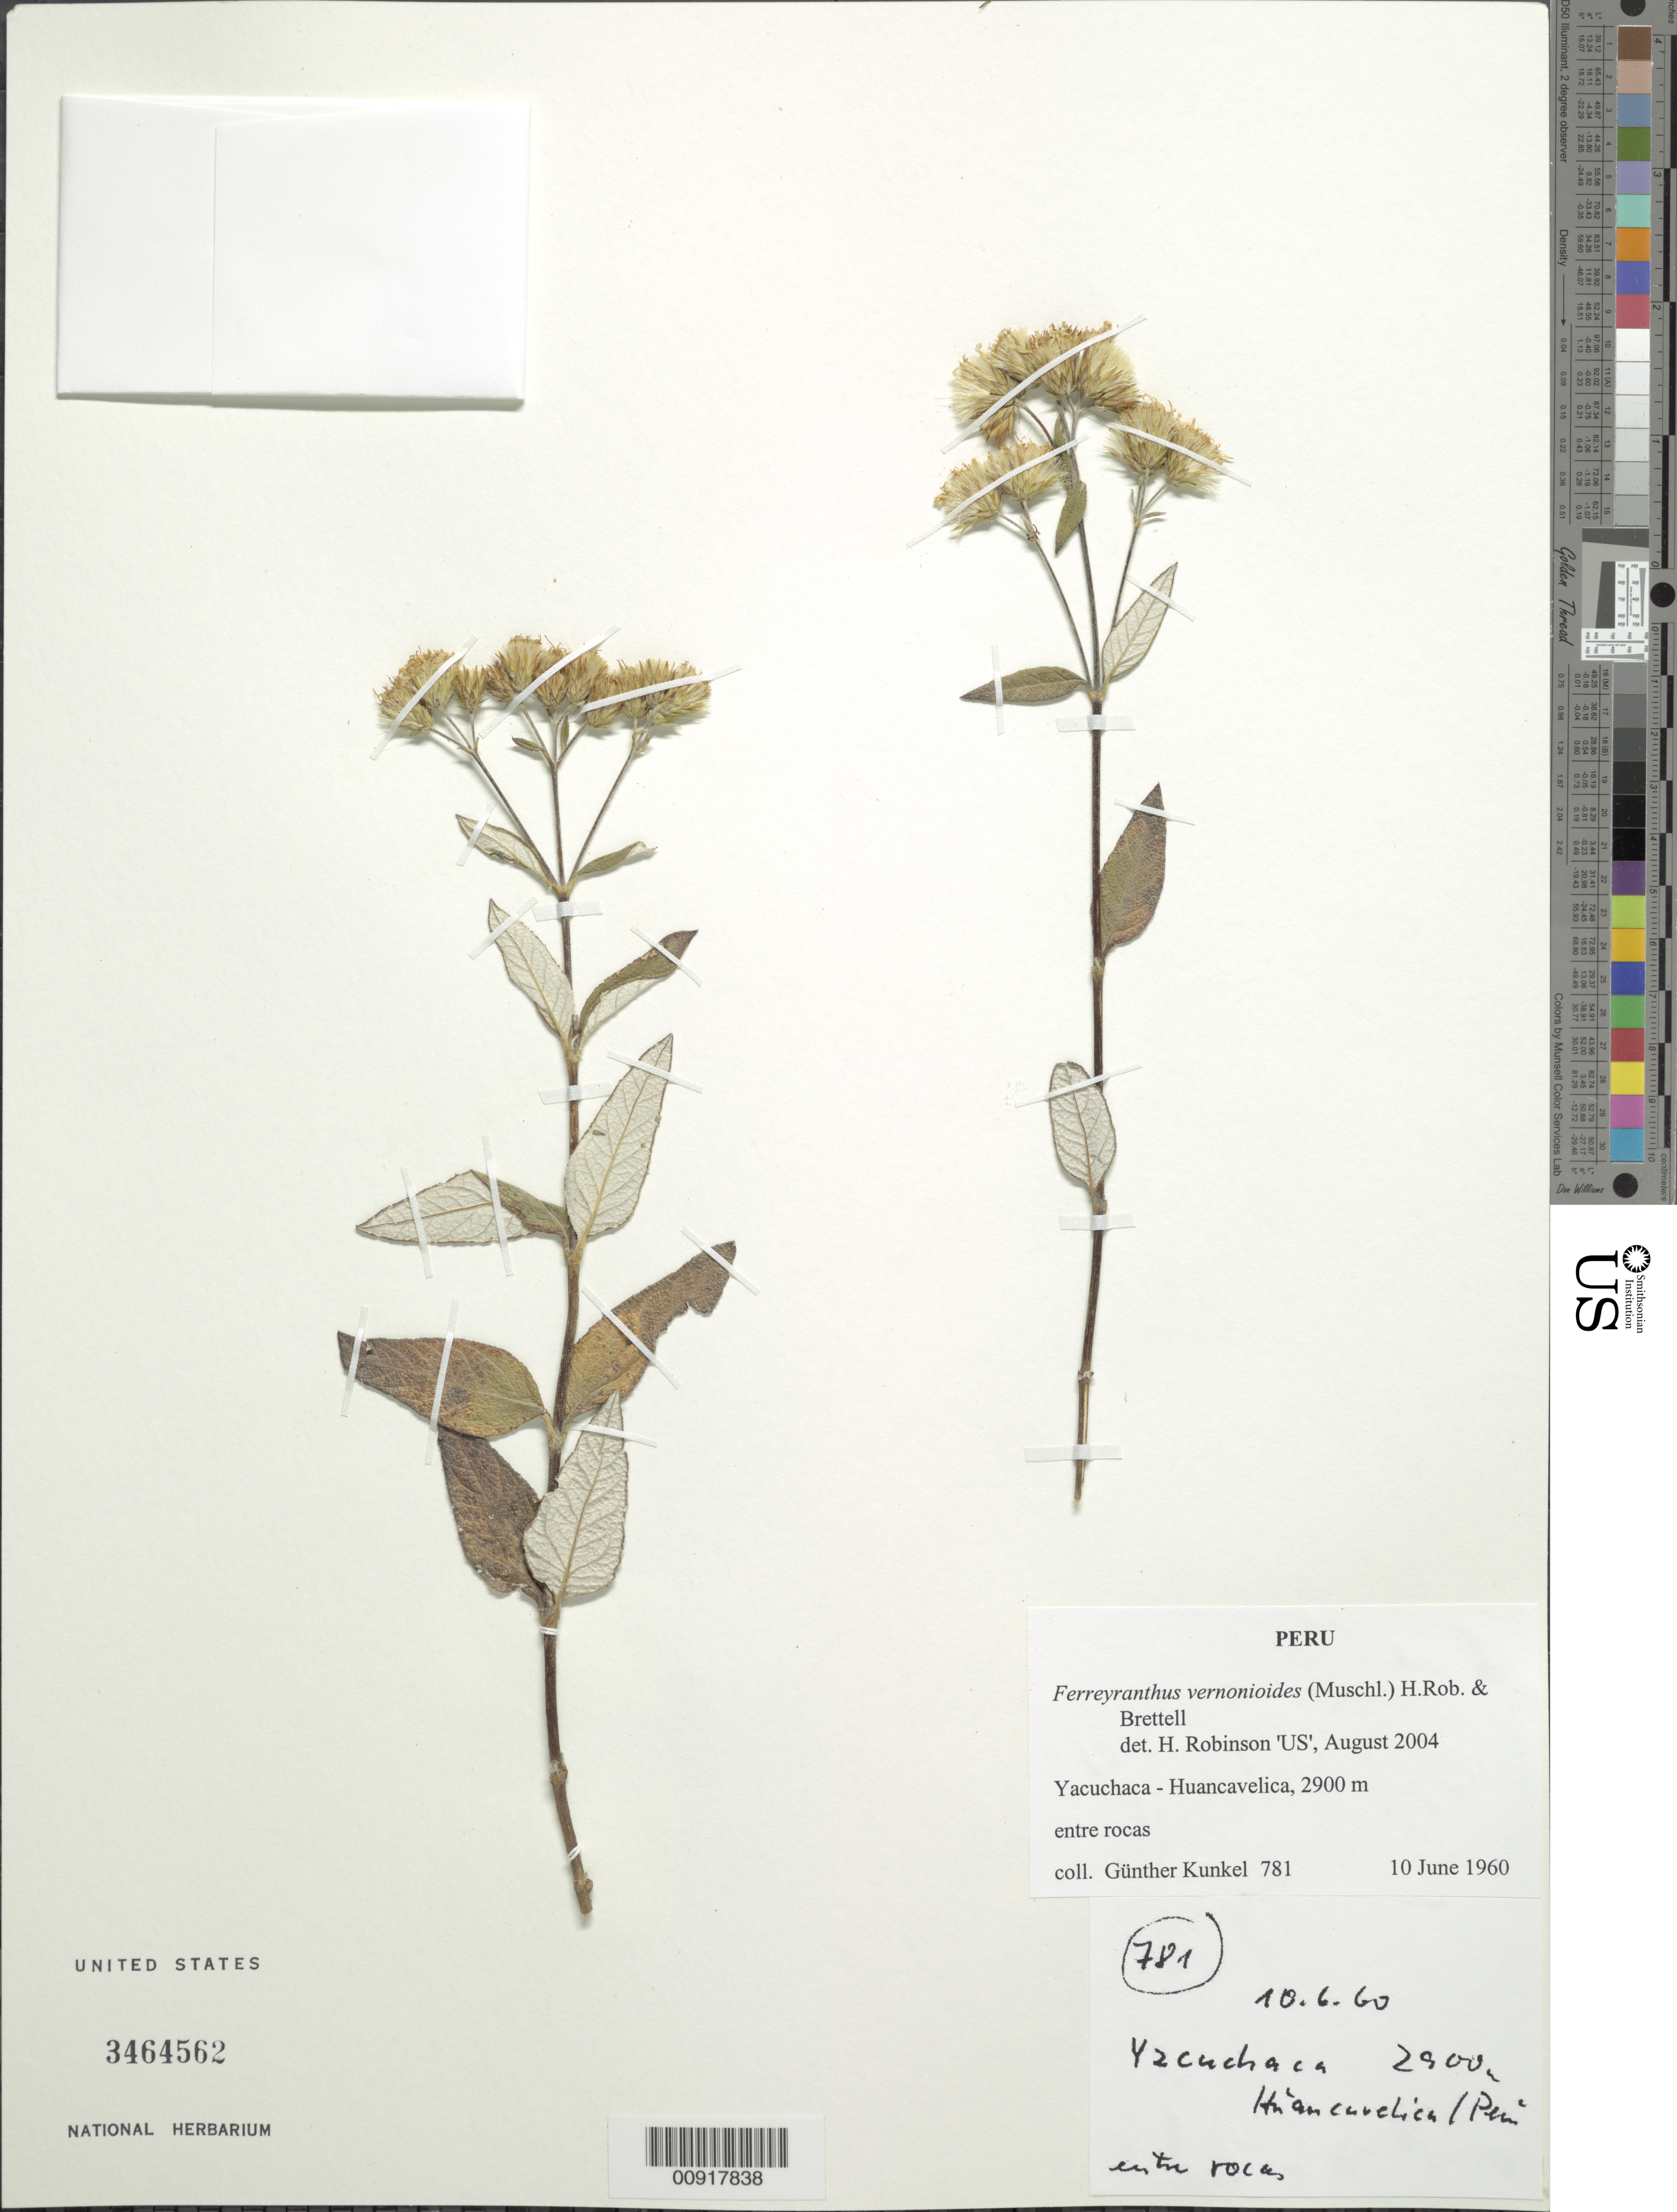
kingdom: Plantae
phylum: Tracheophyta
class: Magnoliopsida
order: Asterales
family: Asteraceae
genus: Ferreyranthus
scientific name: Ferreyranthus vernonioides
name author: (Muschl.) H. Rob. & Brettell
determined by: Robinson, Harold E., (US)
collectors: G. Kunkel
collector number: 781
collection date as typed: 10 June 1960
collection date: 1960-06-10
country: Peru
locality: Yacuchaca-Huancavelica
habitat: Entre rocas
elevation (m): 2900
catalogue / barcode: US 3464562